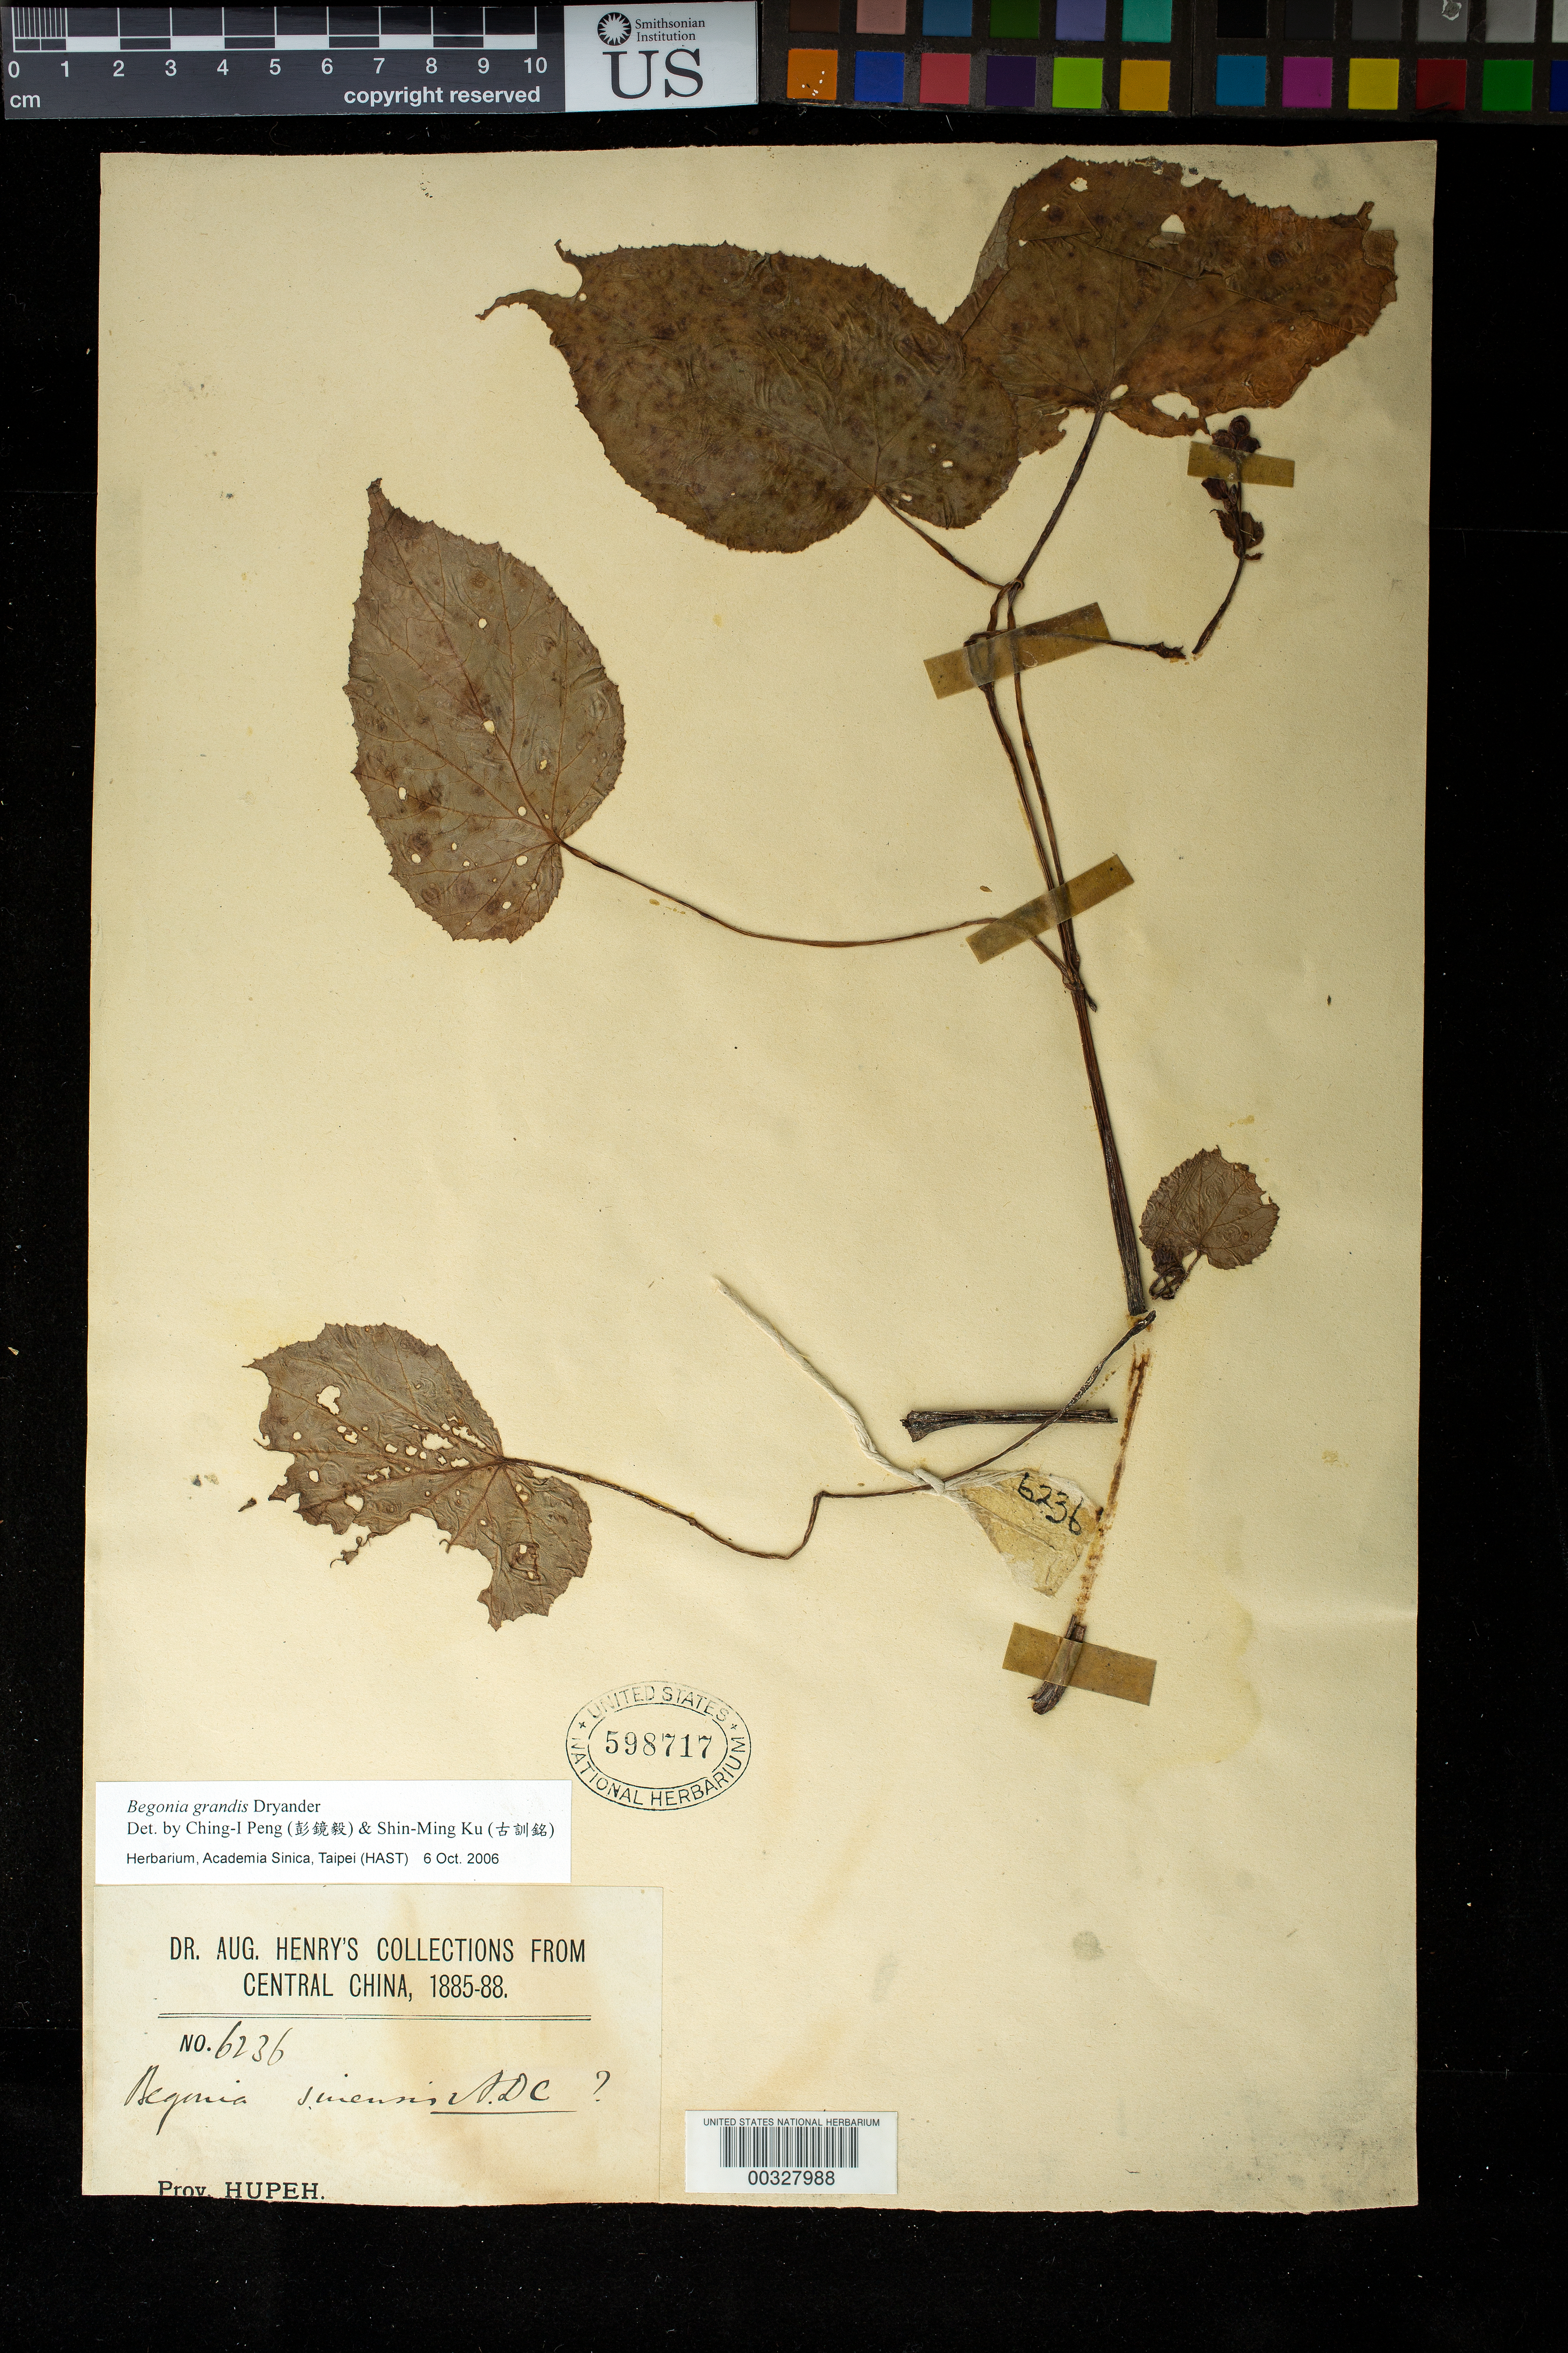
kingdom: Plantae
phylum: Tracheophyta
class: Magnoliopsida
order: Cucurbitales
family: Begoniaceae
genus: Begonia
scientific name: Begonia grandis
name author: Dryand.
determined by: Peng, Ching-I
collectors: A. Henry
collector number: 6236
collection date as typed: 1885 to -- -- 1888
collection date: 1885/1888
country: China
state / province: Hubei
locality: Prov. Hupeh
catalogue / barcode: US 598717